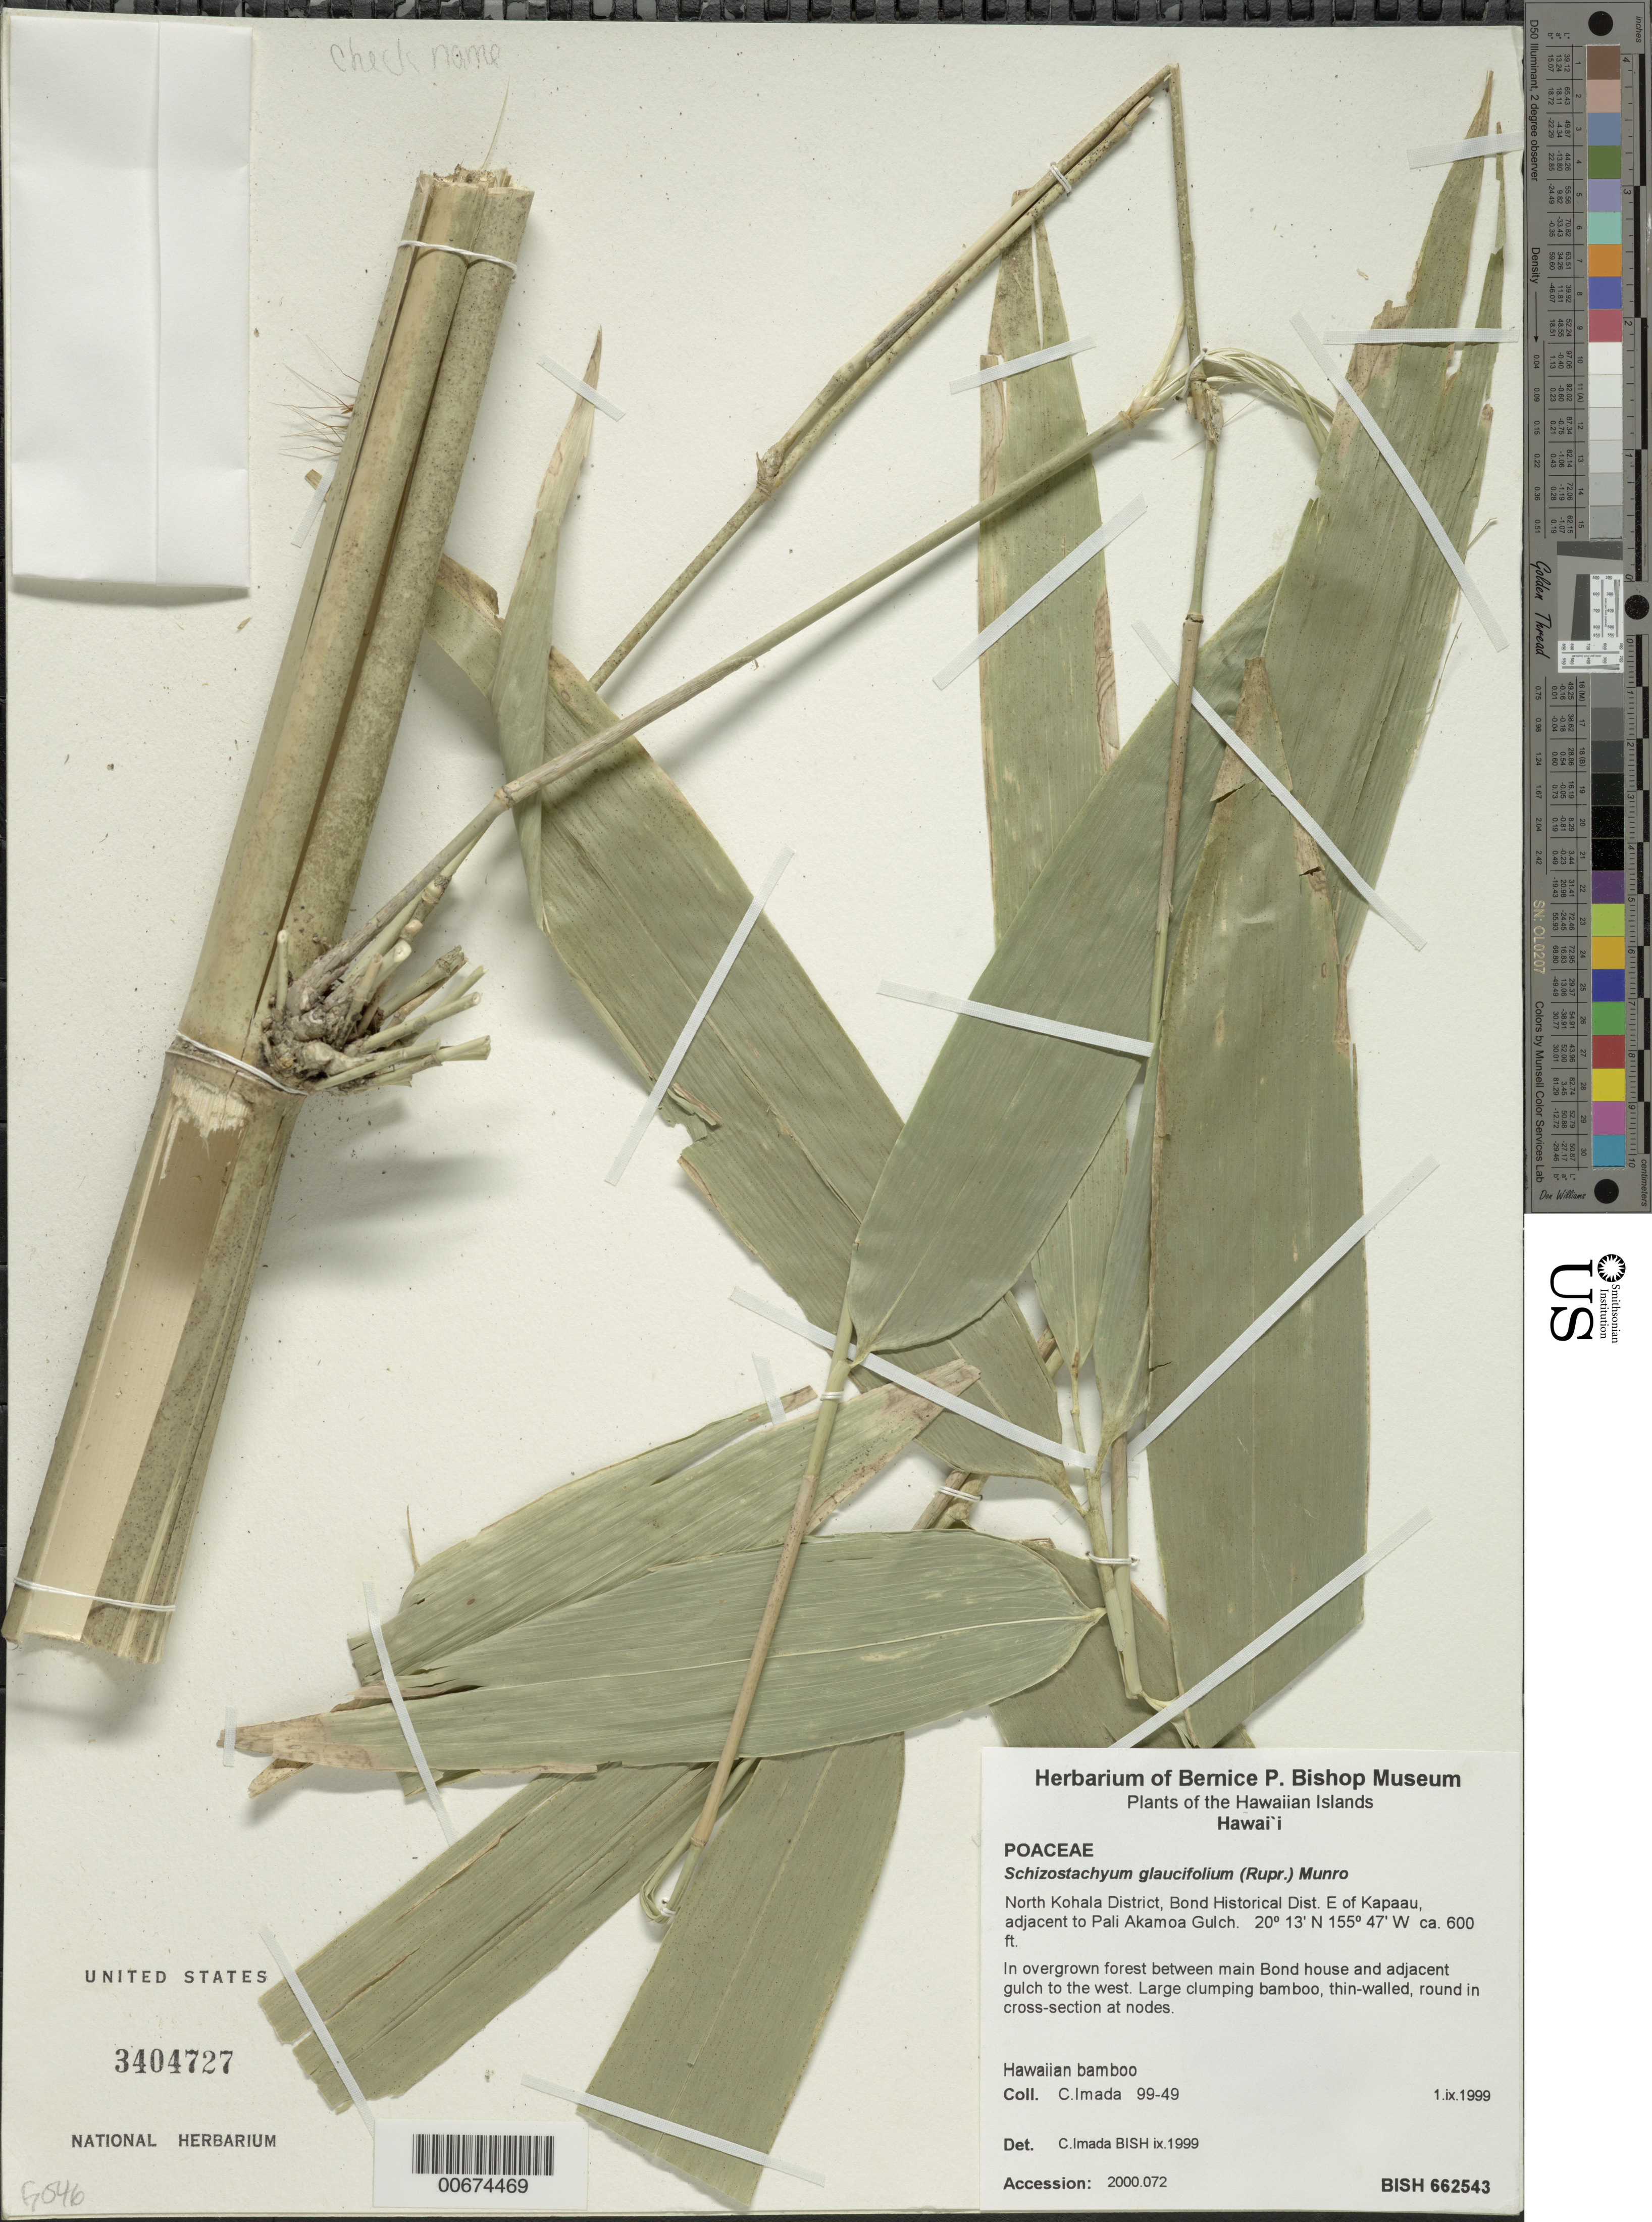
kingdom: Plantae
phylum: Tracheophyta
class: Liliopsida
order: Poales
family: Poaceae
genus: Schizostachyum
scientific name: Schizostachyum glaucifolium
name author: (Rupr.) Munro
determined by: Imada, C.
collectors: C. Imada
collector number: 99-49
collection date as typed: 1 Sep 1999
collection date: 1999-09-01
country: United States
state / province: Hawaii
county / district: Hawaii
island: Hawaii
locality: North Kohala Distr, Bond Historical Dist. E of Kapaau, adjacent to Pali Akamoa Gulch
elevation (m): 182.9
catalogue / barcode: US 3404727